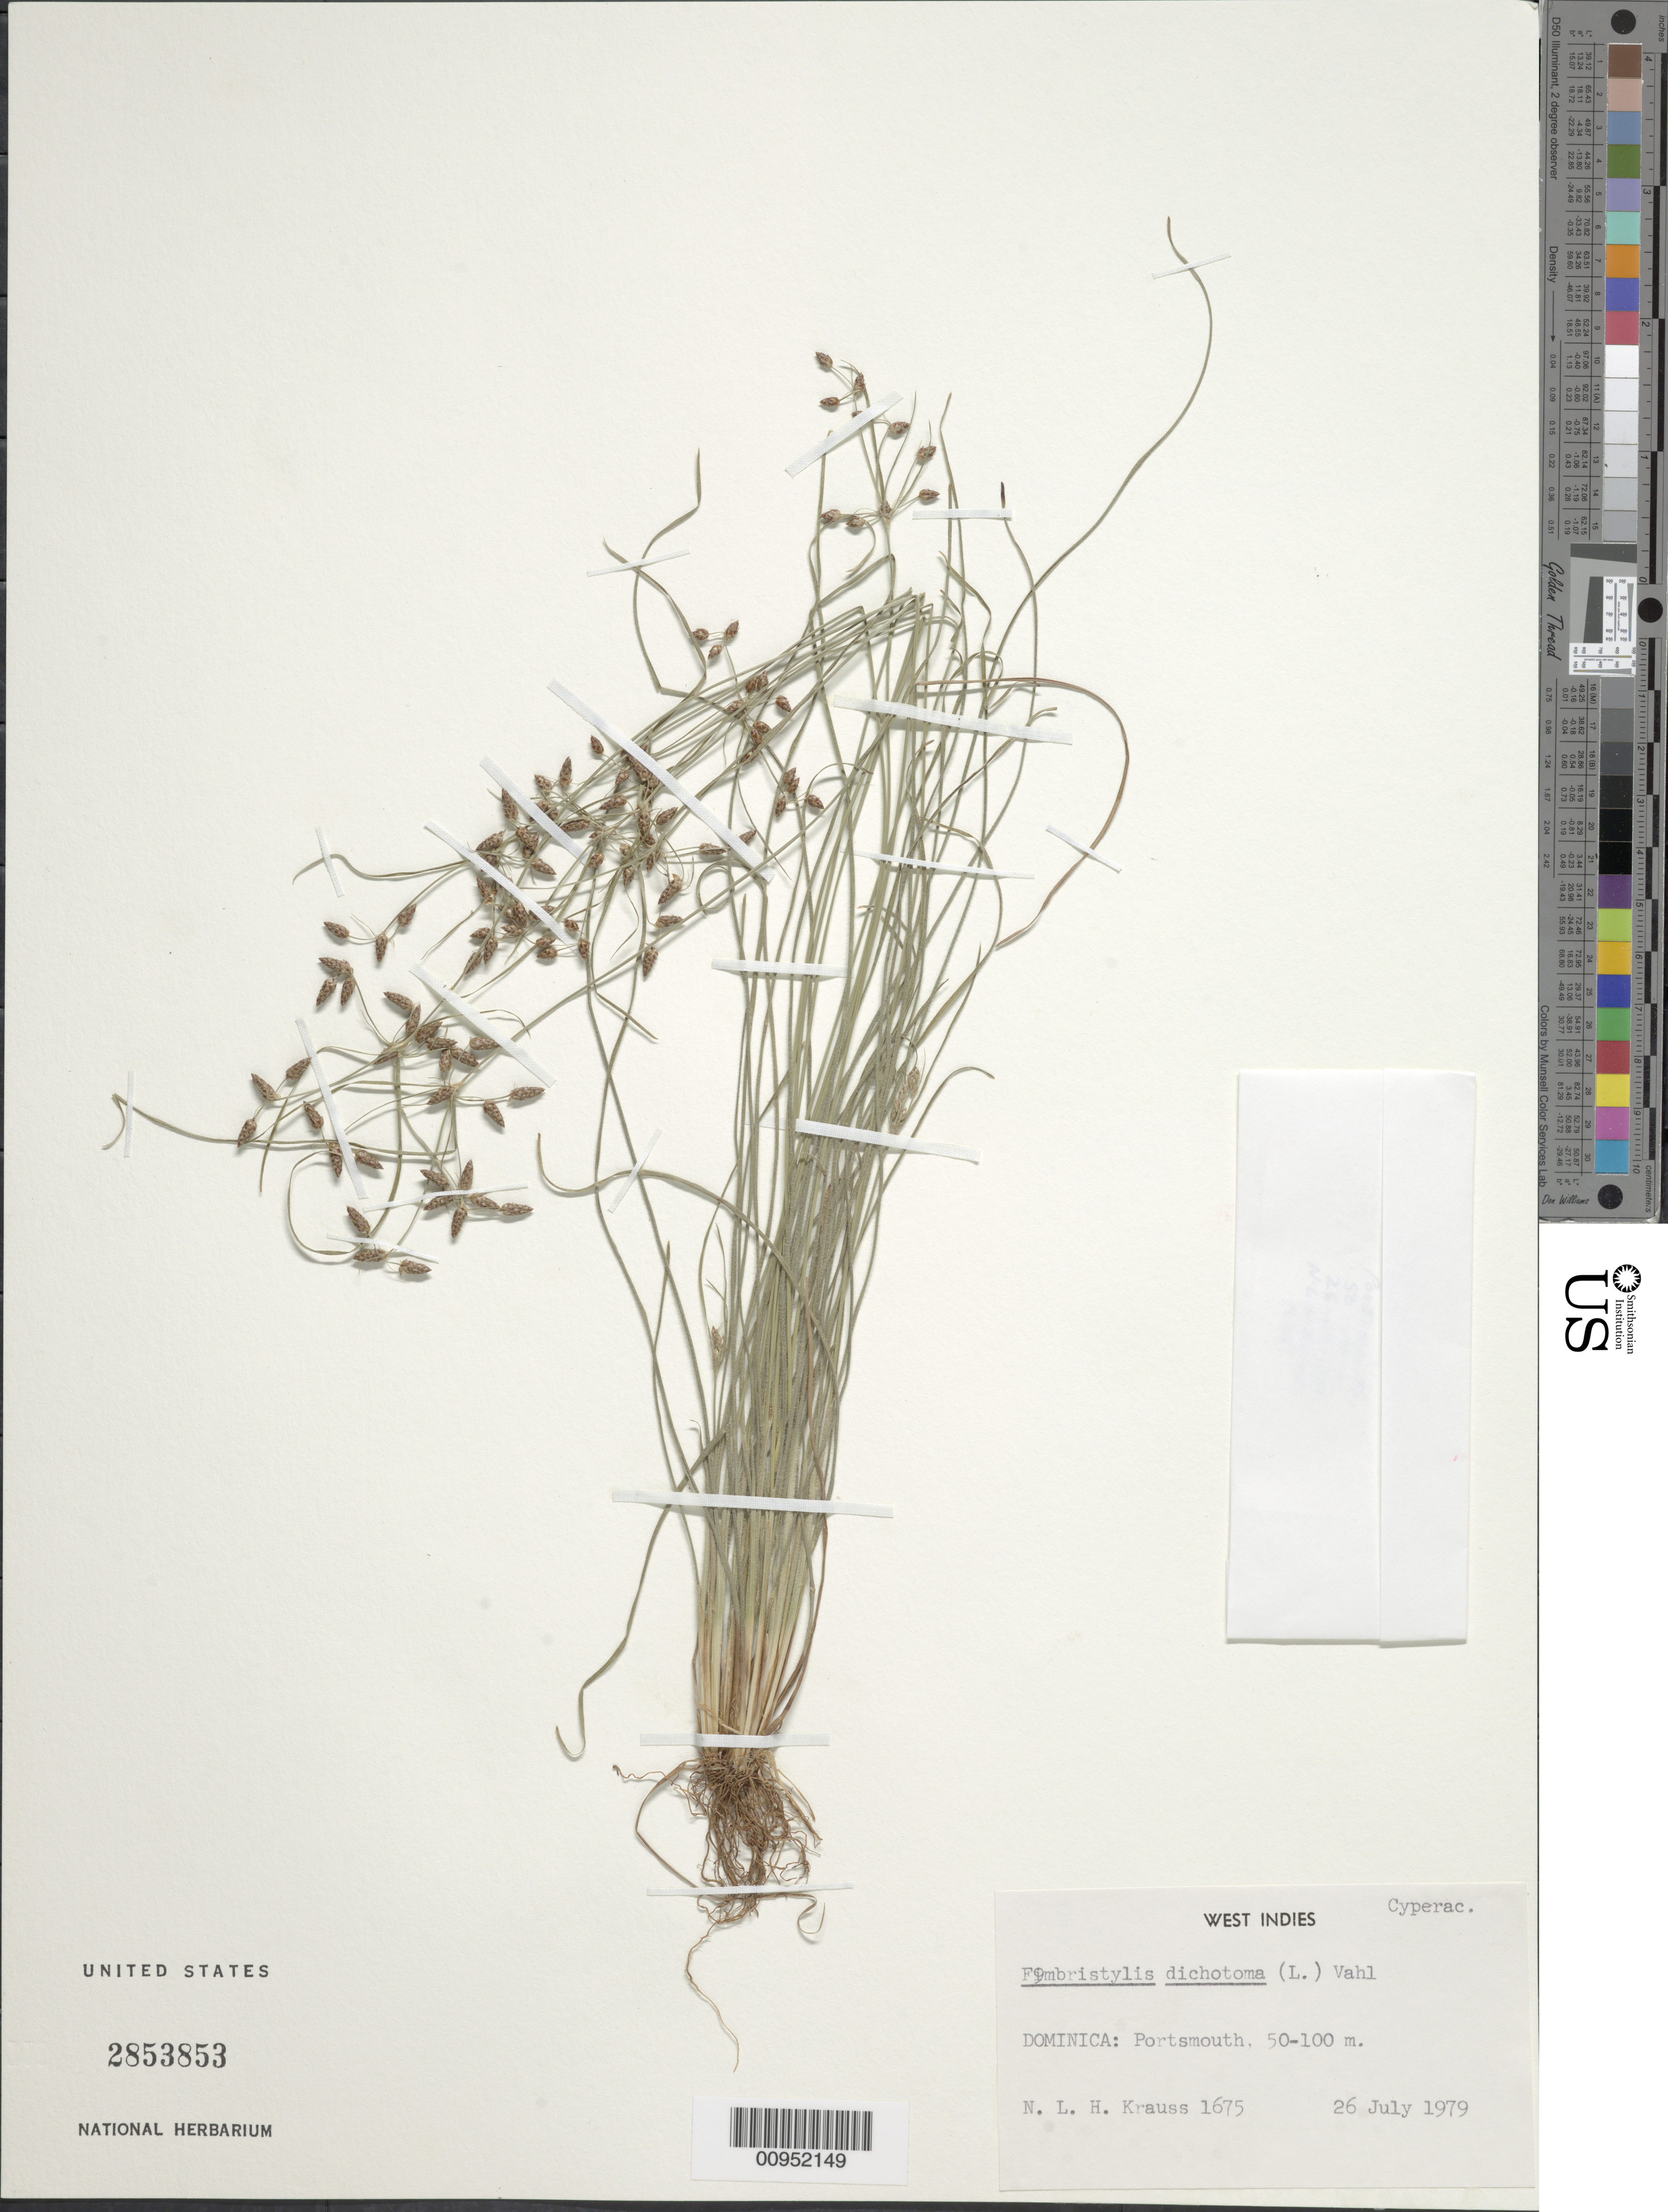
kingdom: Plantae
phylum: Tracheophyta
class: Liliopsida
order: Poales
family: Cyperaceae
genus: Fimbristylis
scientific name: Fimbristylis dichotoma subsp. dichotoma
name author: (L.) Vahl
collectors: N. Krauss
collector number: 1675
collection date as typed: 26 Jul 1979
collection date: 1979-07-26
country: Dominica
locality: Portsmouth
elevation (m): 50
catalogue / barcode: US 2853853